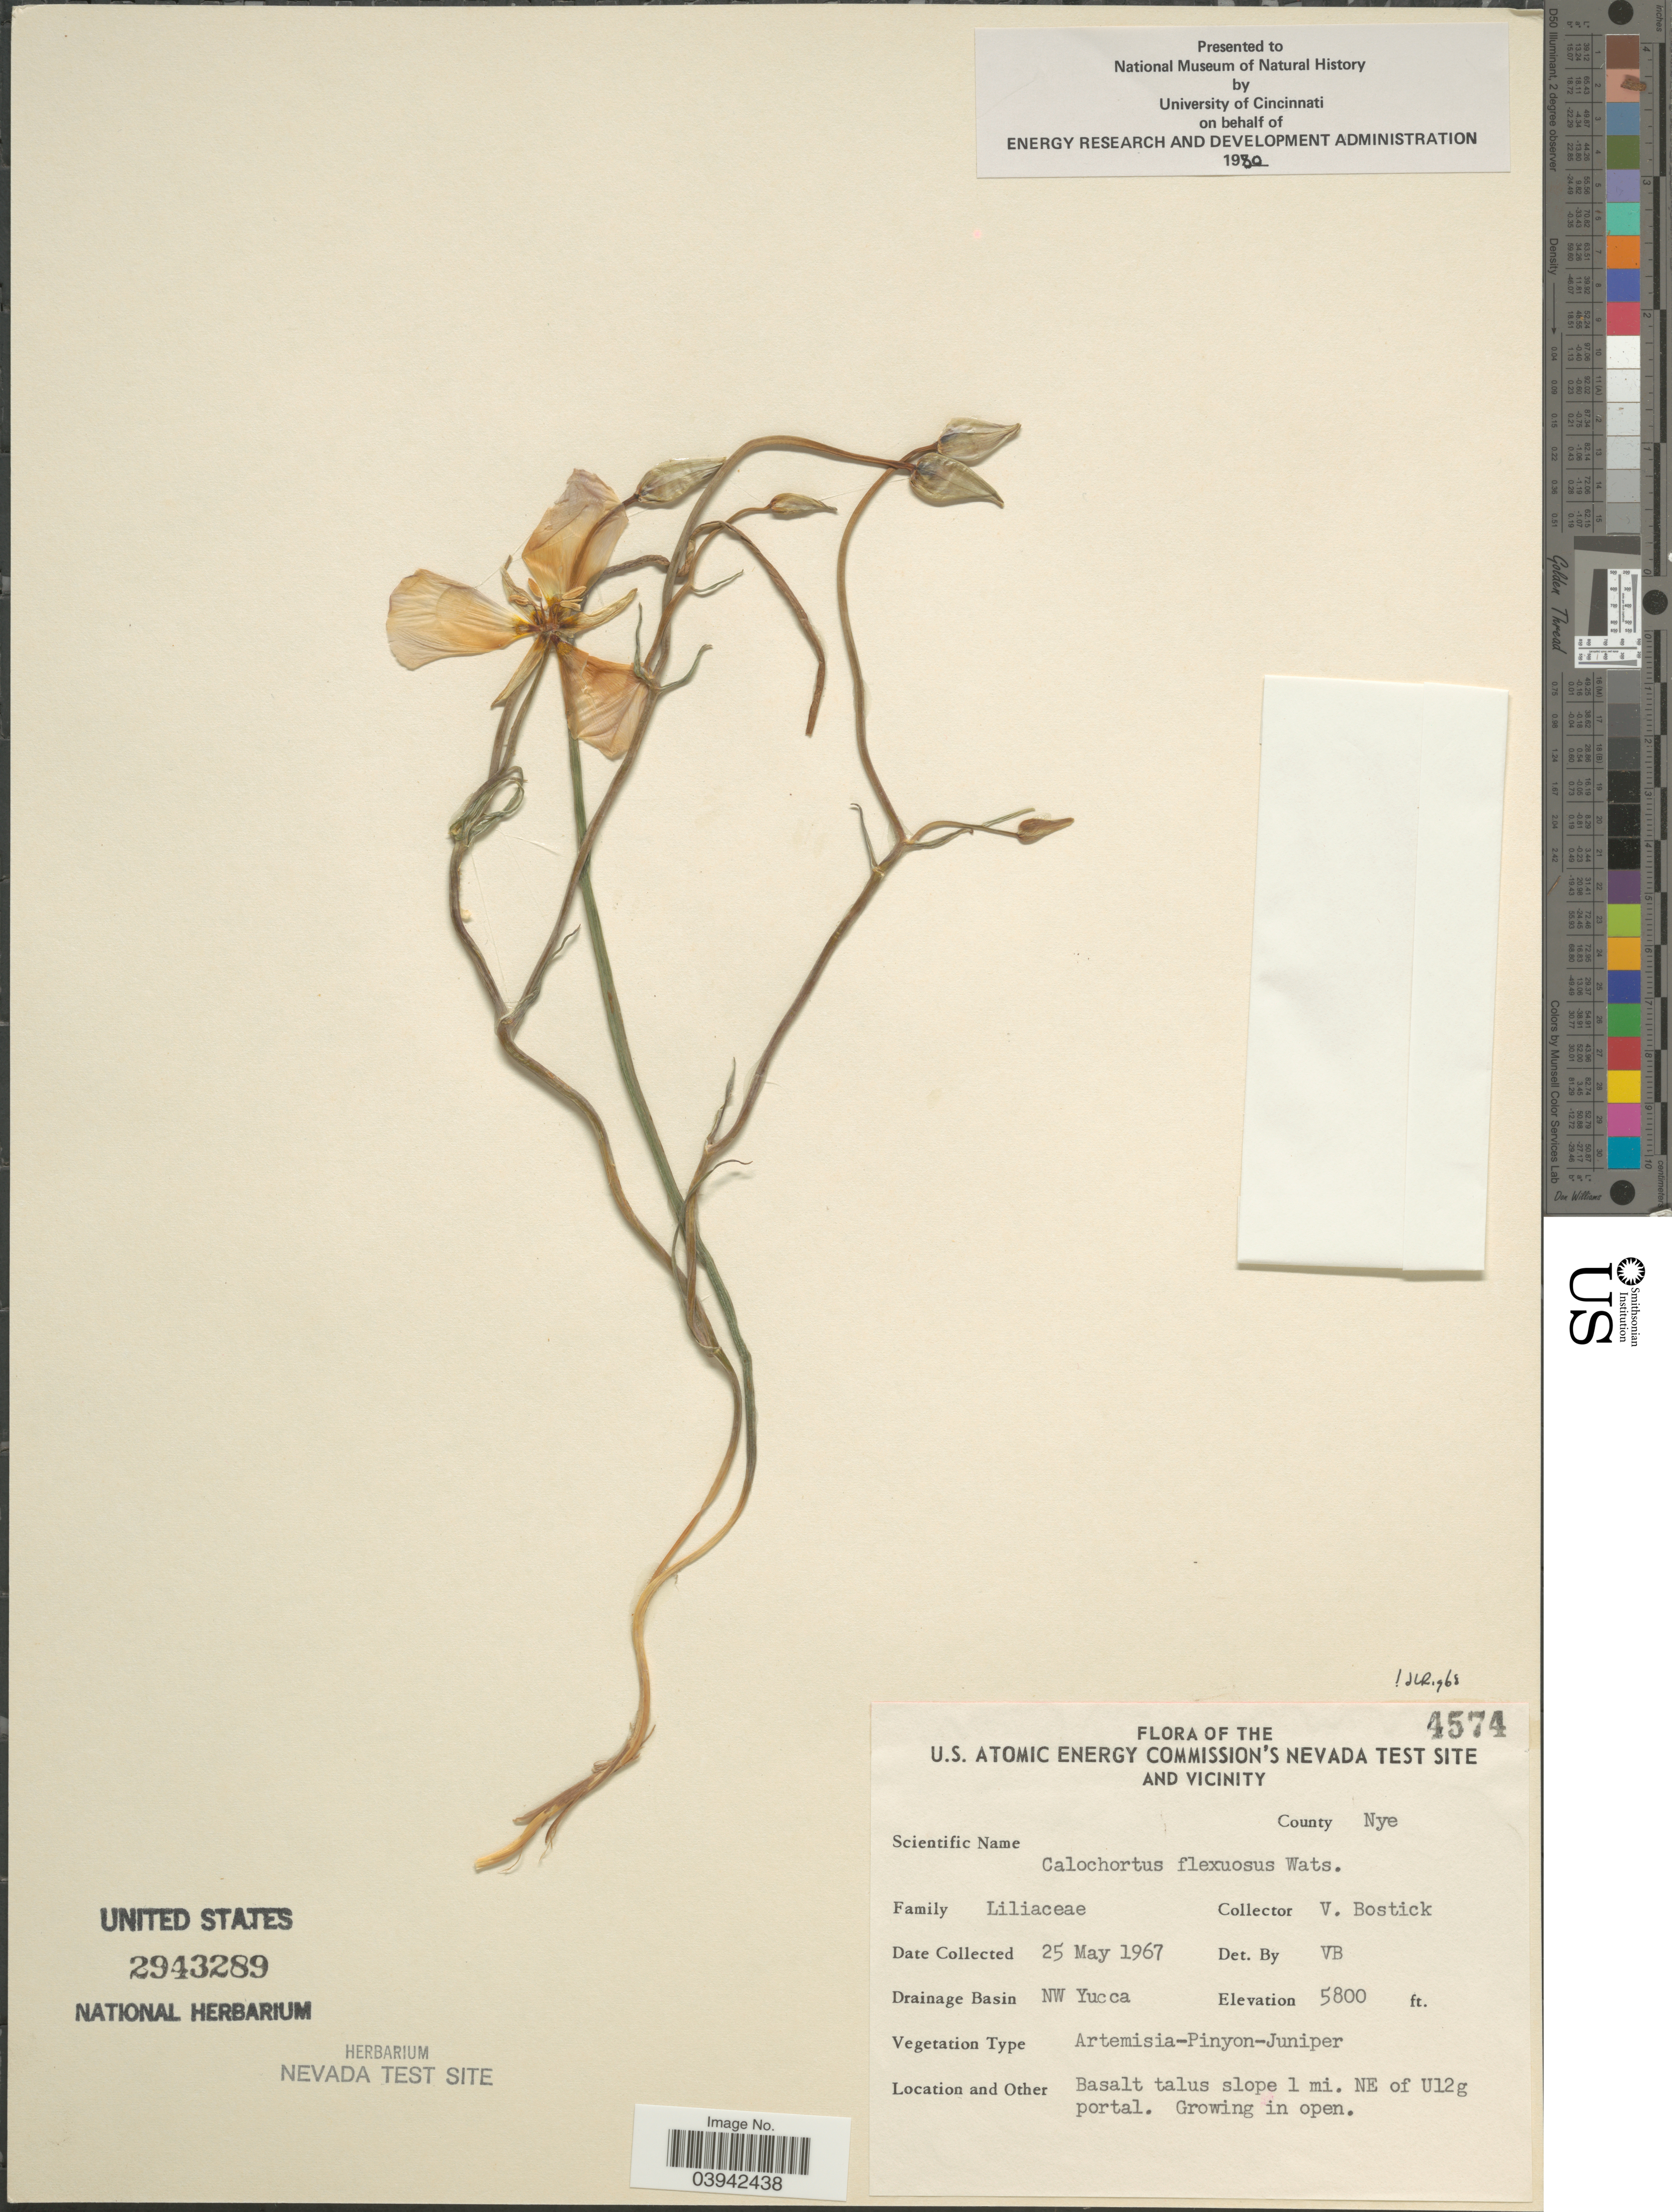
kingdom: Plantae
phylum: Tracheophyta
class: Liliopsida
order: Liliales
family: Liliaceae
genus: Calochortus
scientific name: Calochortus flexuosus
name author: S. Watson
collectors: V. Bostick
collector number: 4574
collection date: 1967-05-25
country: United States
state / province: Nevada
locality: The U.S. Atomic Energy Commission's Nevada Test Site and Vicinity. County Nye. Drainage Basin NW Yucca. Basalt talus slope 1 mi. NE of U12g portal.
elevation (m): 1768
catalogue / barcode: US 2943289